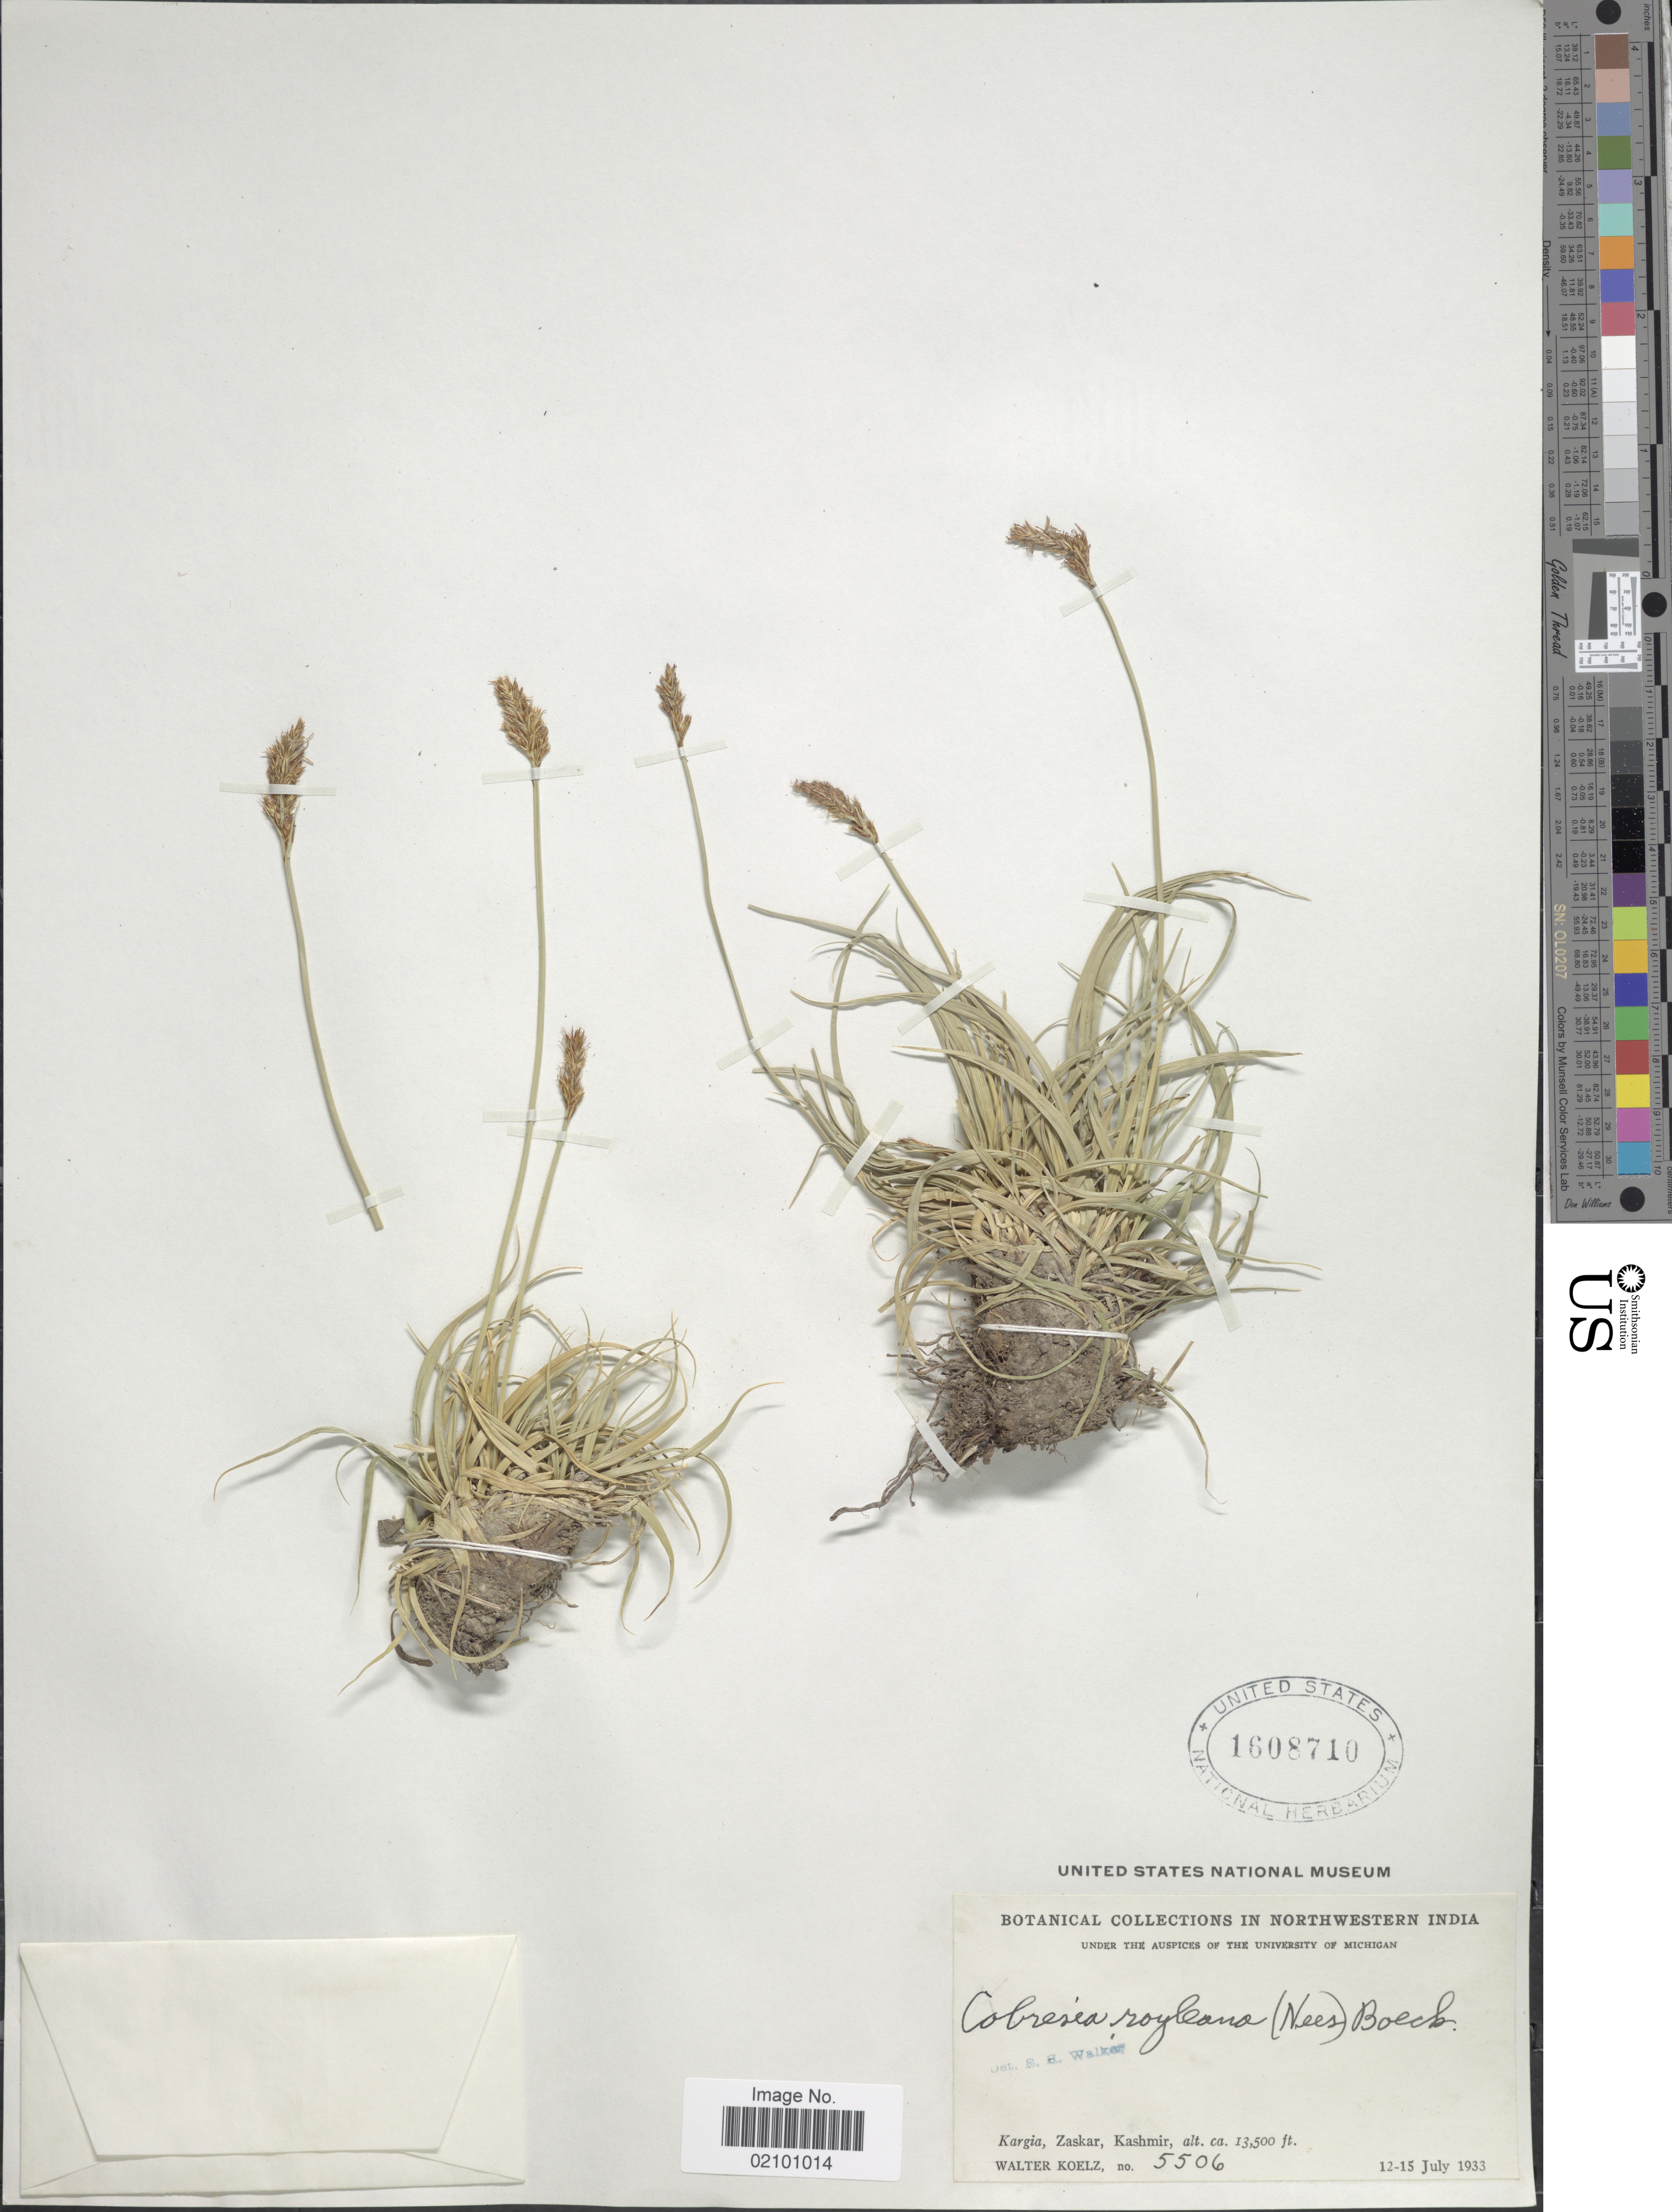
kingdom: Plantae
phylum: Tracheophyta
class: Liliopsida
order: Poales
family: Cyperaceae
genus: Carex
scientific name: Carex kokanica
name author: (Regal) S.R. Zhang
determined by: Strong, M. T., (US), Smithsonian Institution - National Museum of Natural History (UNITED STATES)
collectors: W. N. Koelz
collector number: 5506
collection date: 1933-07-12/1933-07-15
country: India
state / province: Jammu and Kashmir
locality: Northwestern India, Kargia, Zaskar, Kashmir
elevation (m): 4115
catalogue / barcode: US 1608710